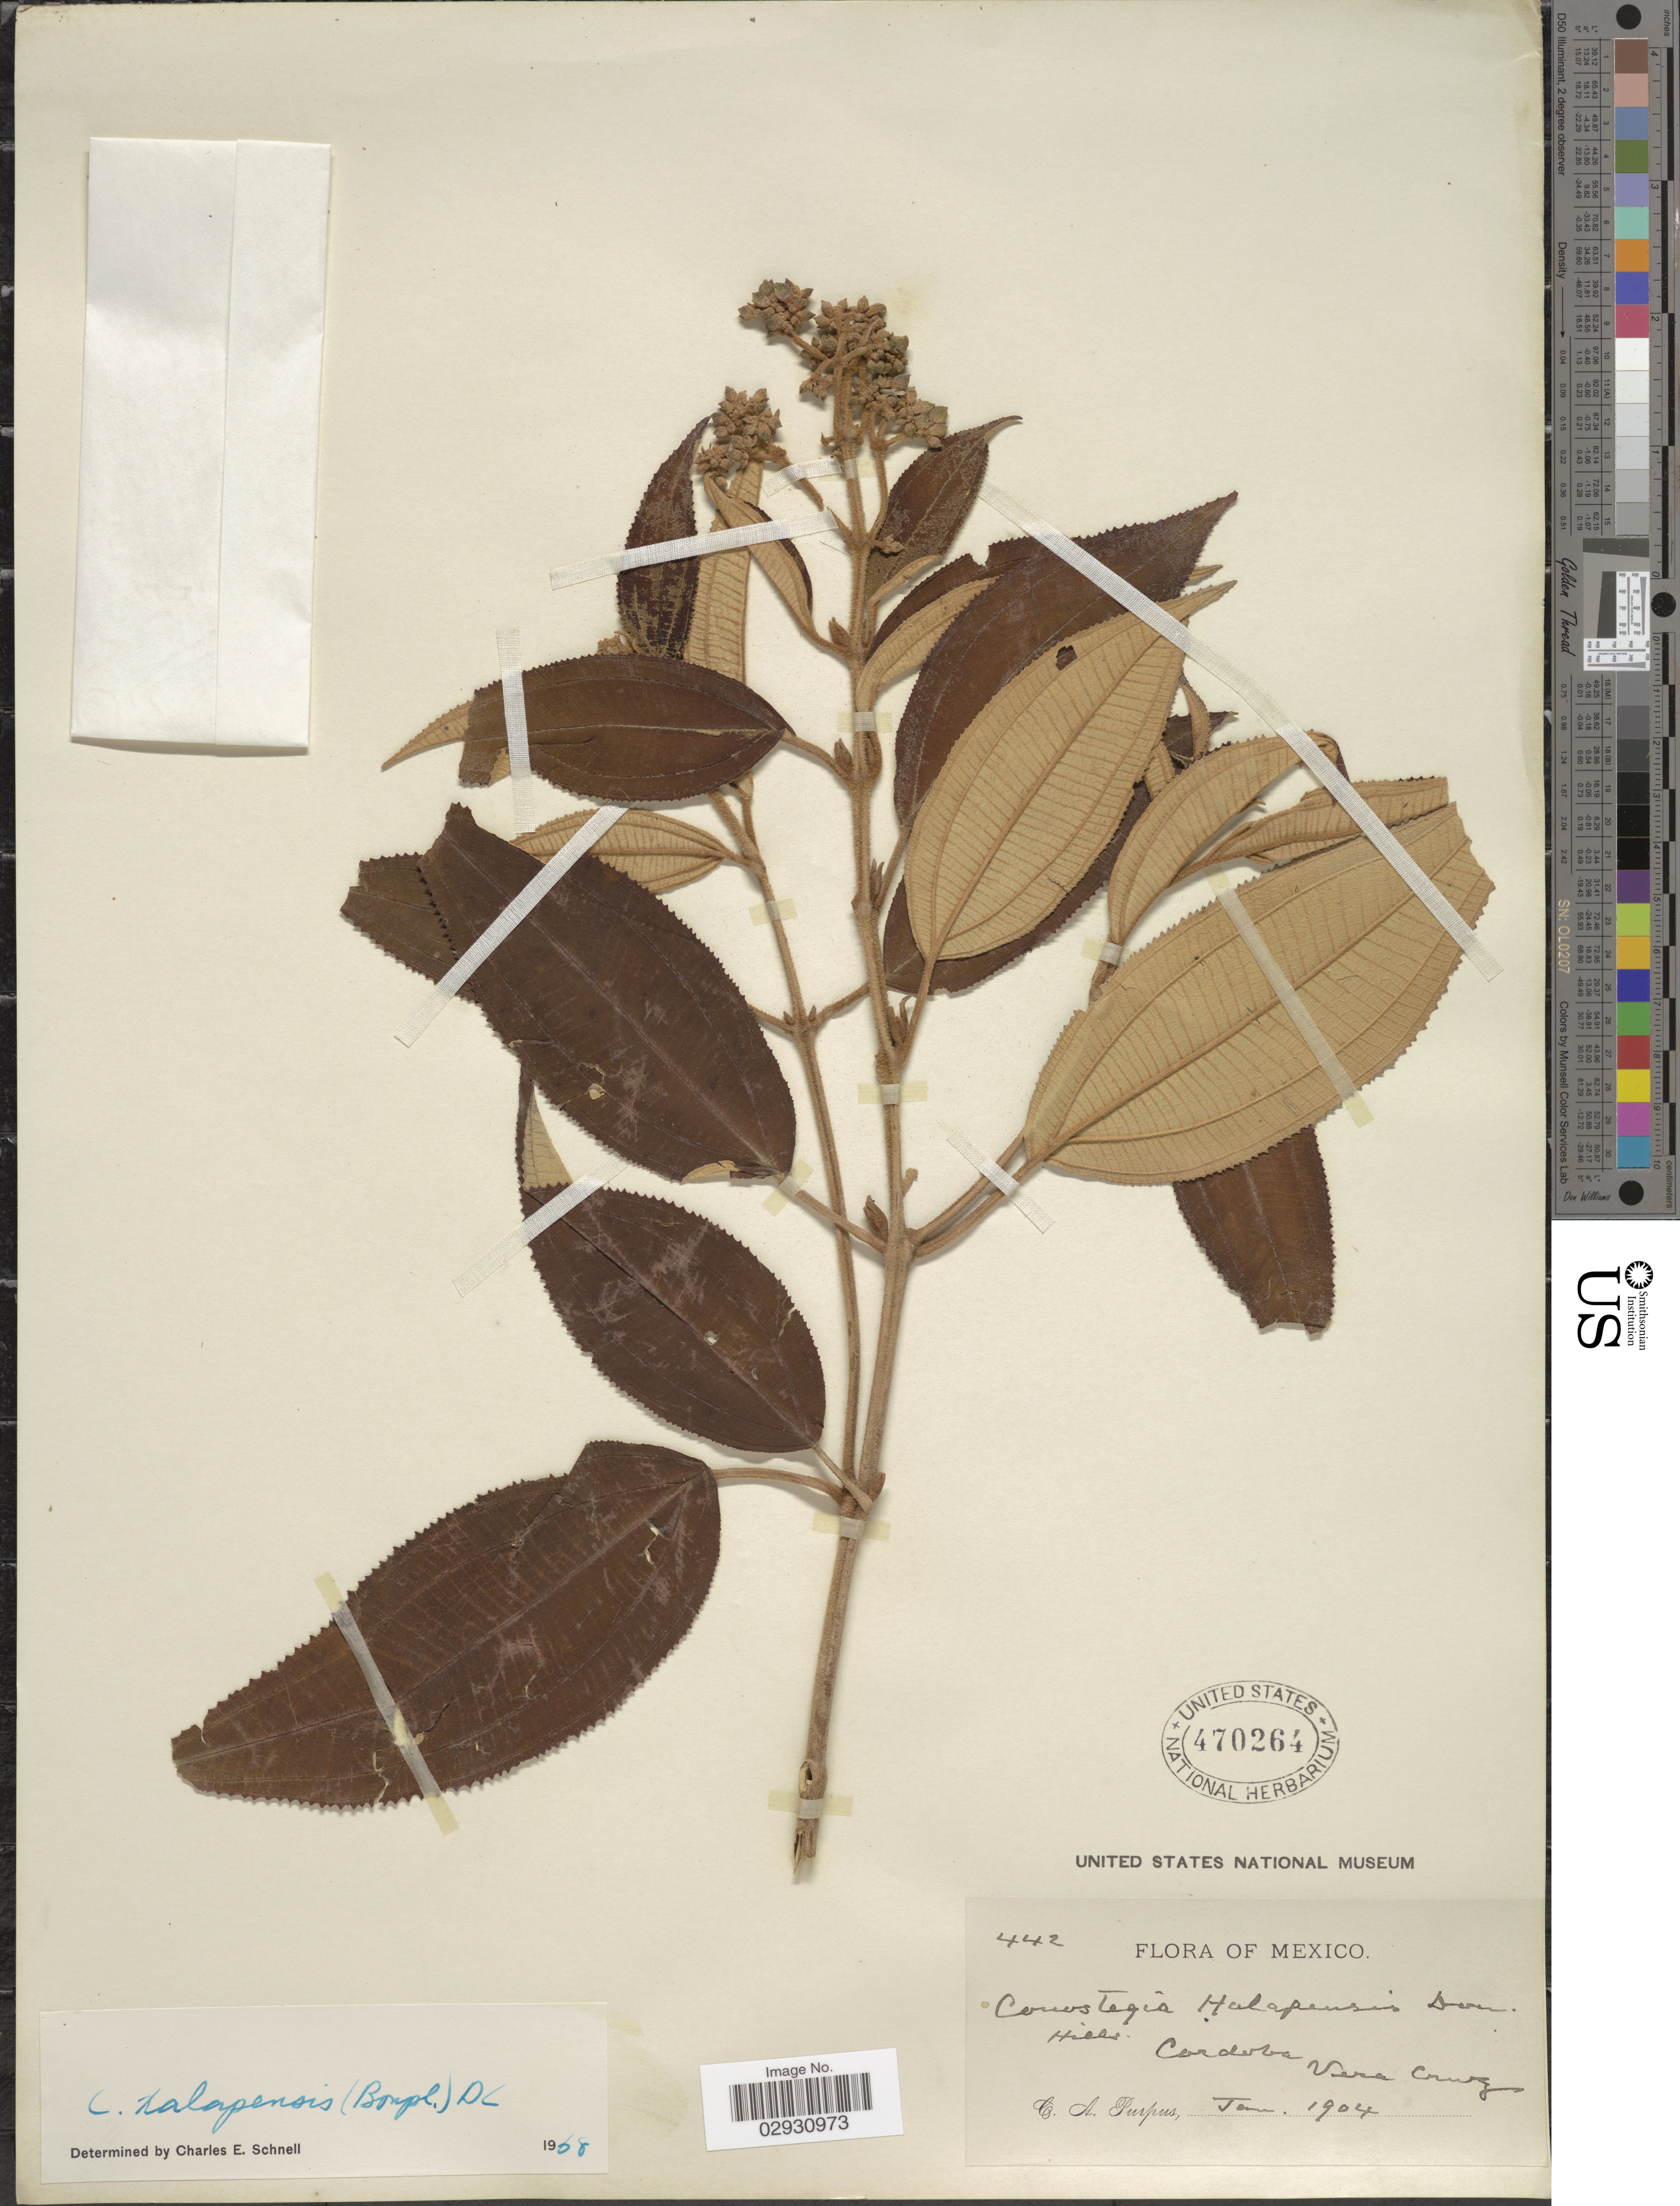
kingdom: Plantae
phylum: Tracheophyta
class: Magnoliopsida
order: Myrtales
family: Melastomataceae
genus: Conostegia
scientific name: Conostegia quadrangularis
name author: Schltdl. ex Steud.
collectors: C. A. Purpus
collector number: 442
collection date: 1904-01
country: Mexico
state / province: Veracruz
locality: Cordoba, Vera Cruz.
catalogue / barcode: US 470264